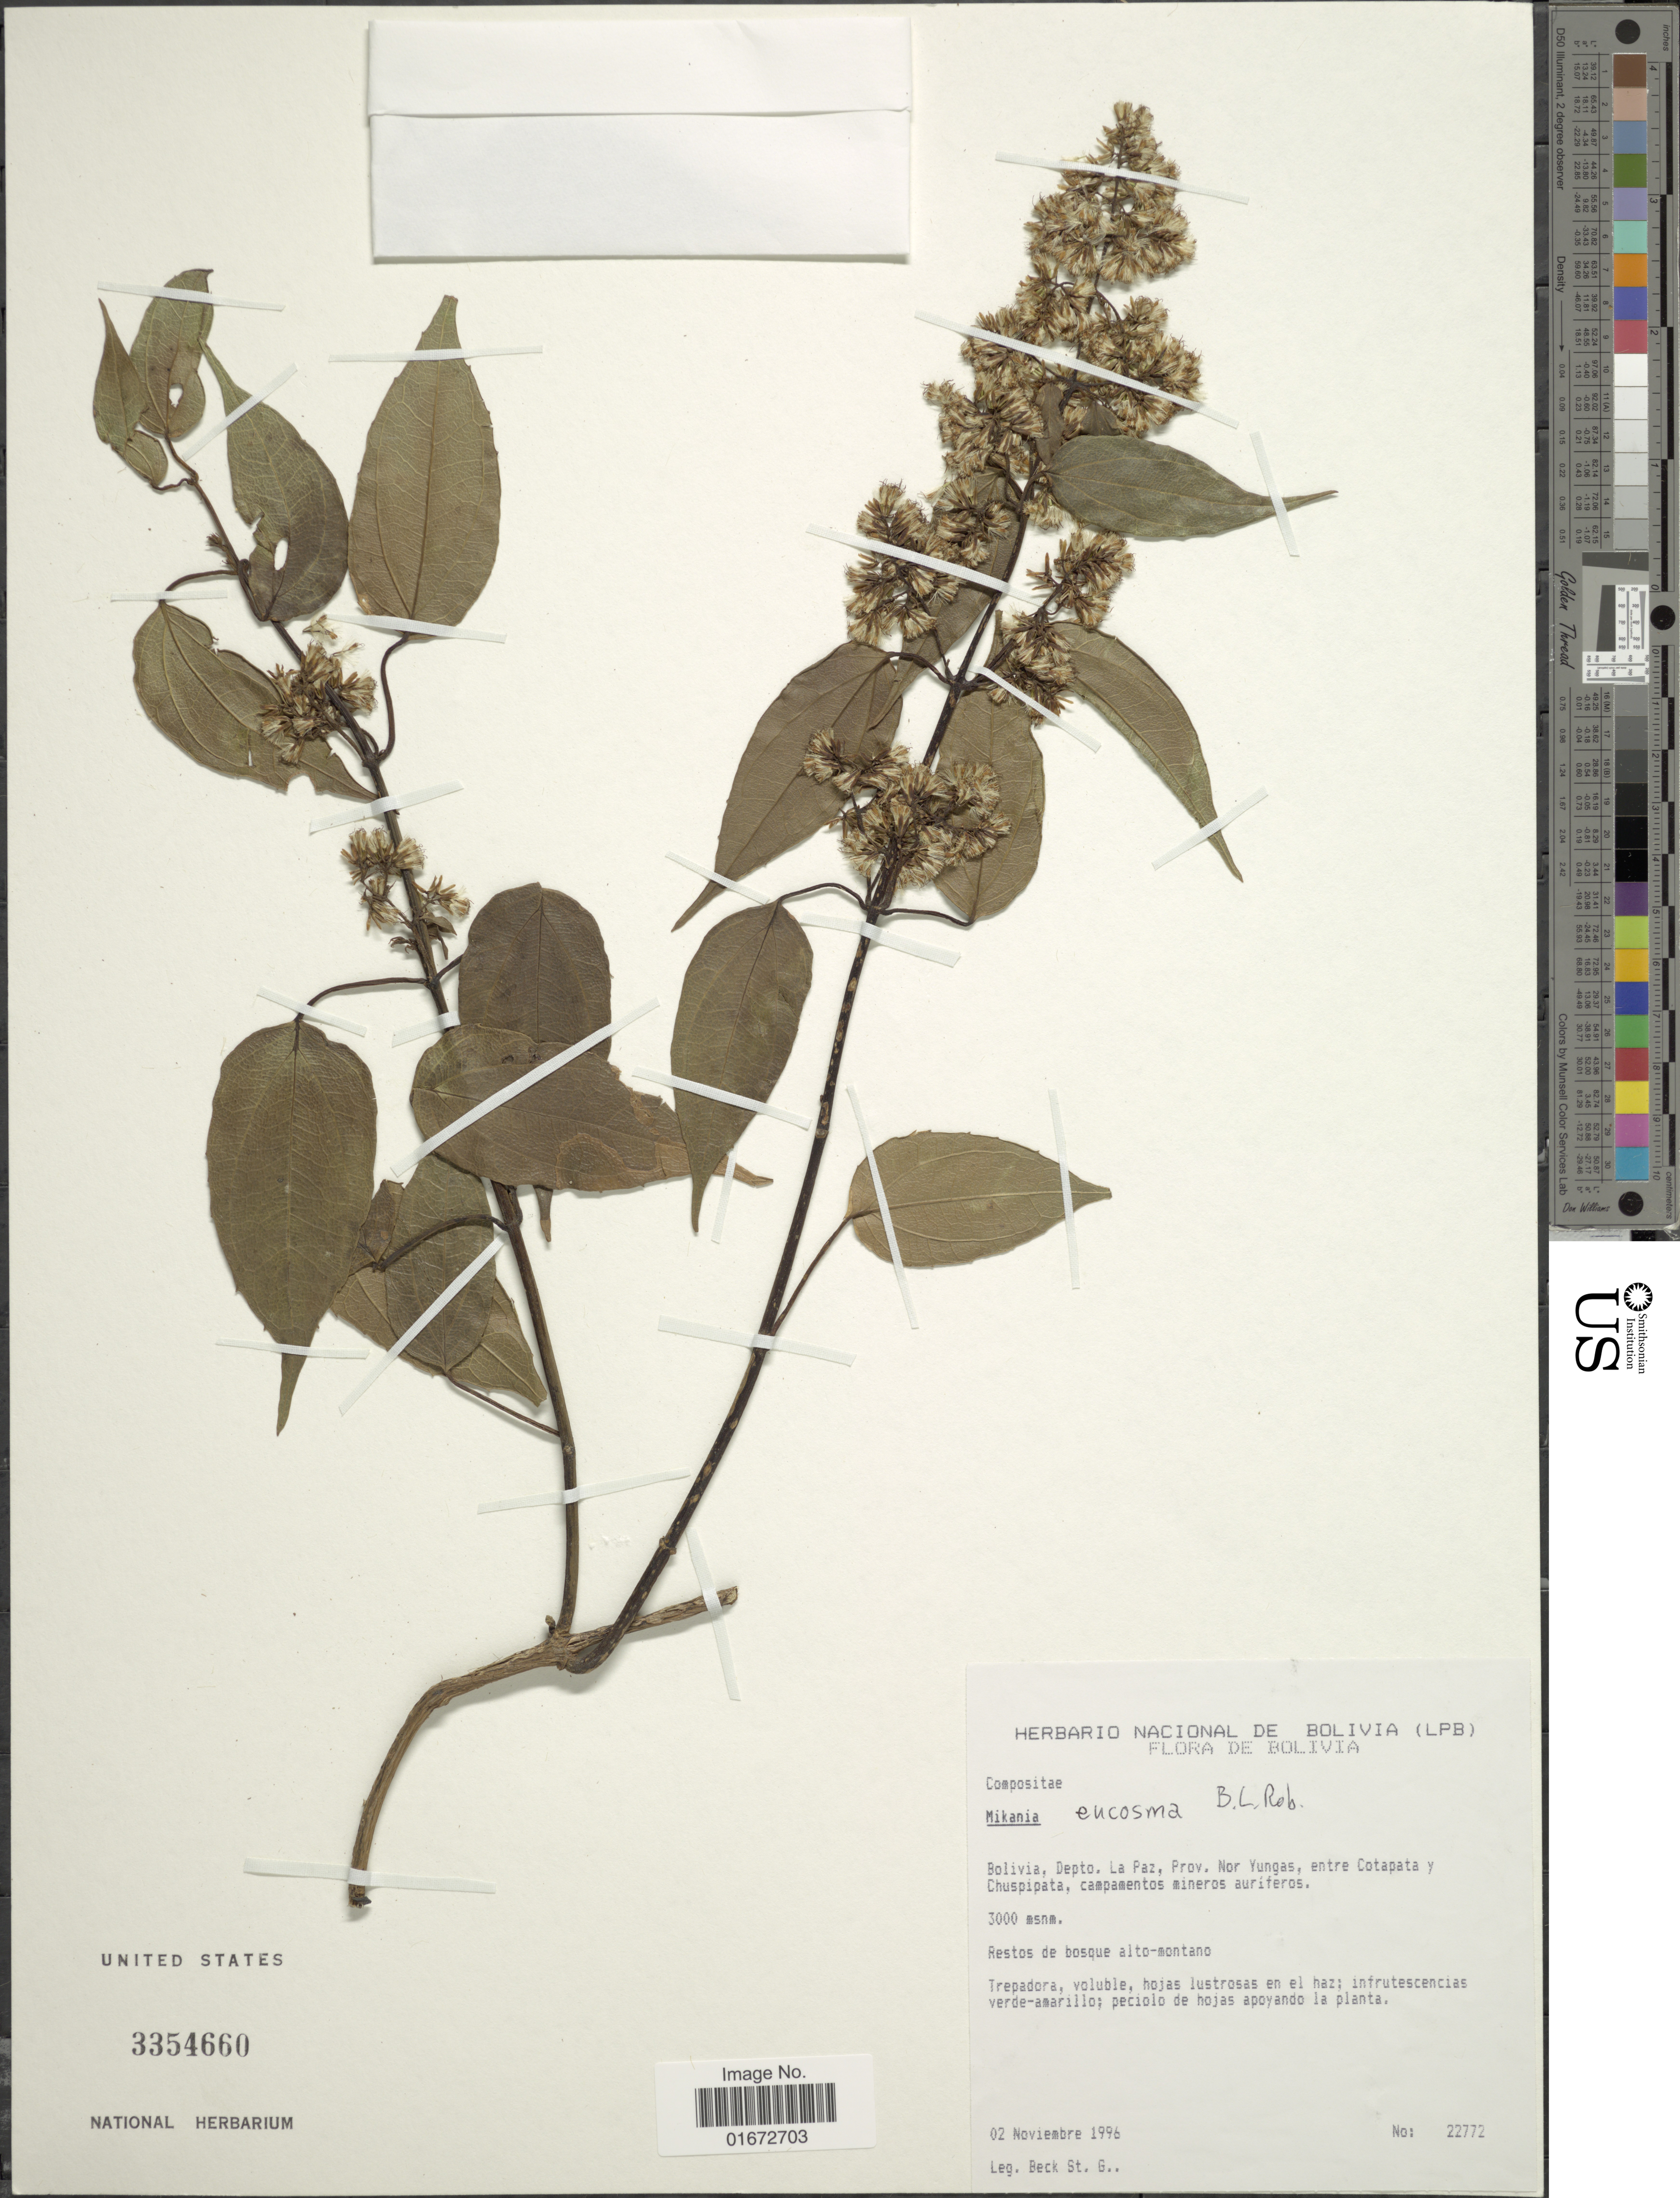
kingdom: Plantae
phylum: Tracheophyta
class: Magnoliopsida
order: Asterales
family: Asteraceae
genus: Mikania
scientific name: Mikania eucosma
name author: B.L. Rob.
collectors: S. G. Beck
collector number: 22772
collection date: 1996-11-02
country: Bolivia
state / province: La Paz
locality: Bolivia, Depto. La Paz, Prov. Nor Yungas, entre Cotapata y Chuspipata, campamentos mineros auriteros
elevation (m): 3000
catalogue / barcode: US 3354660